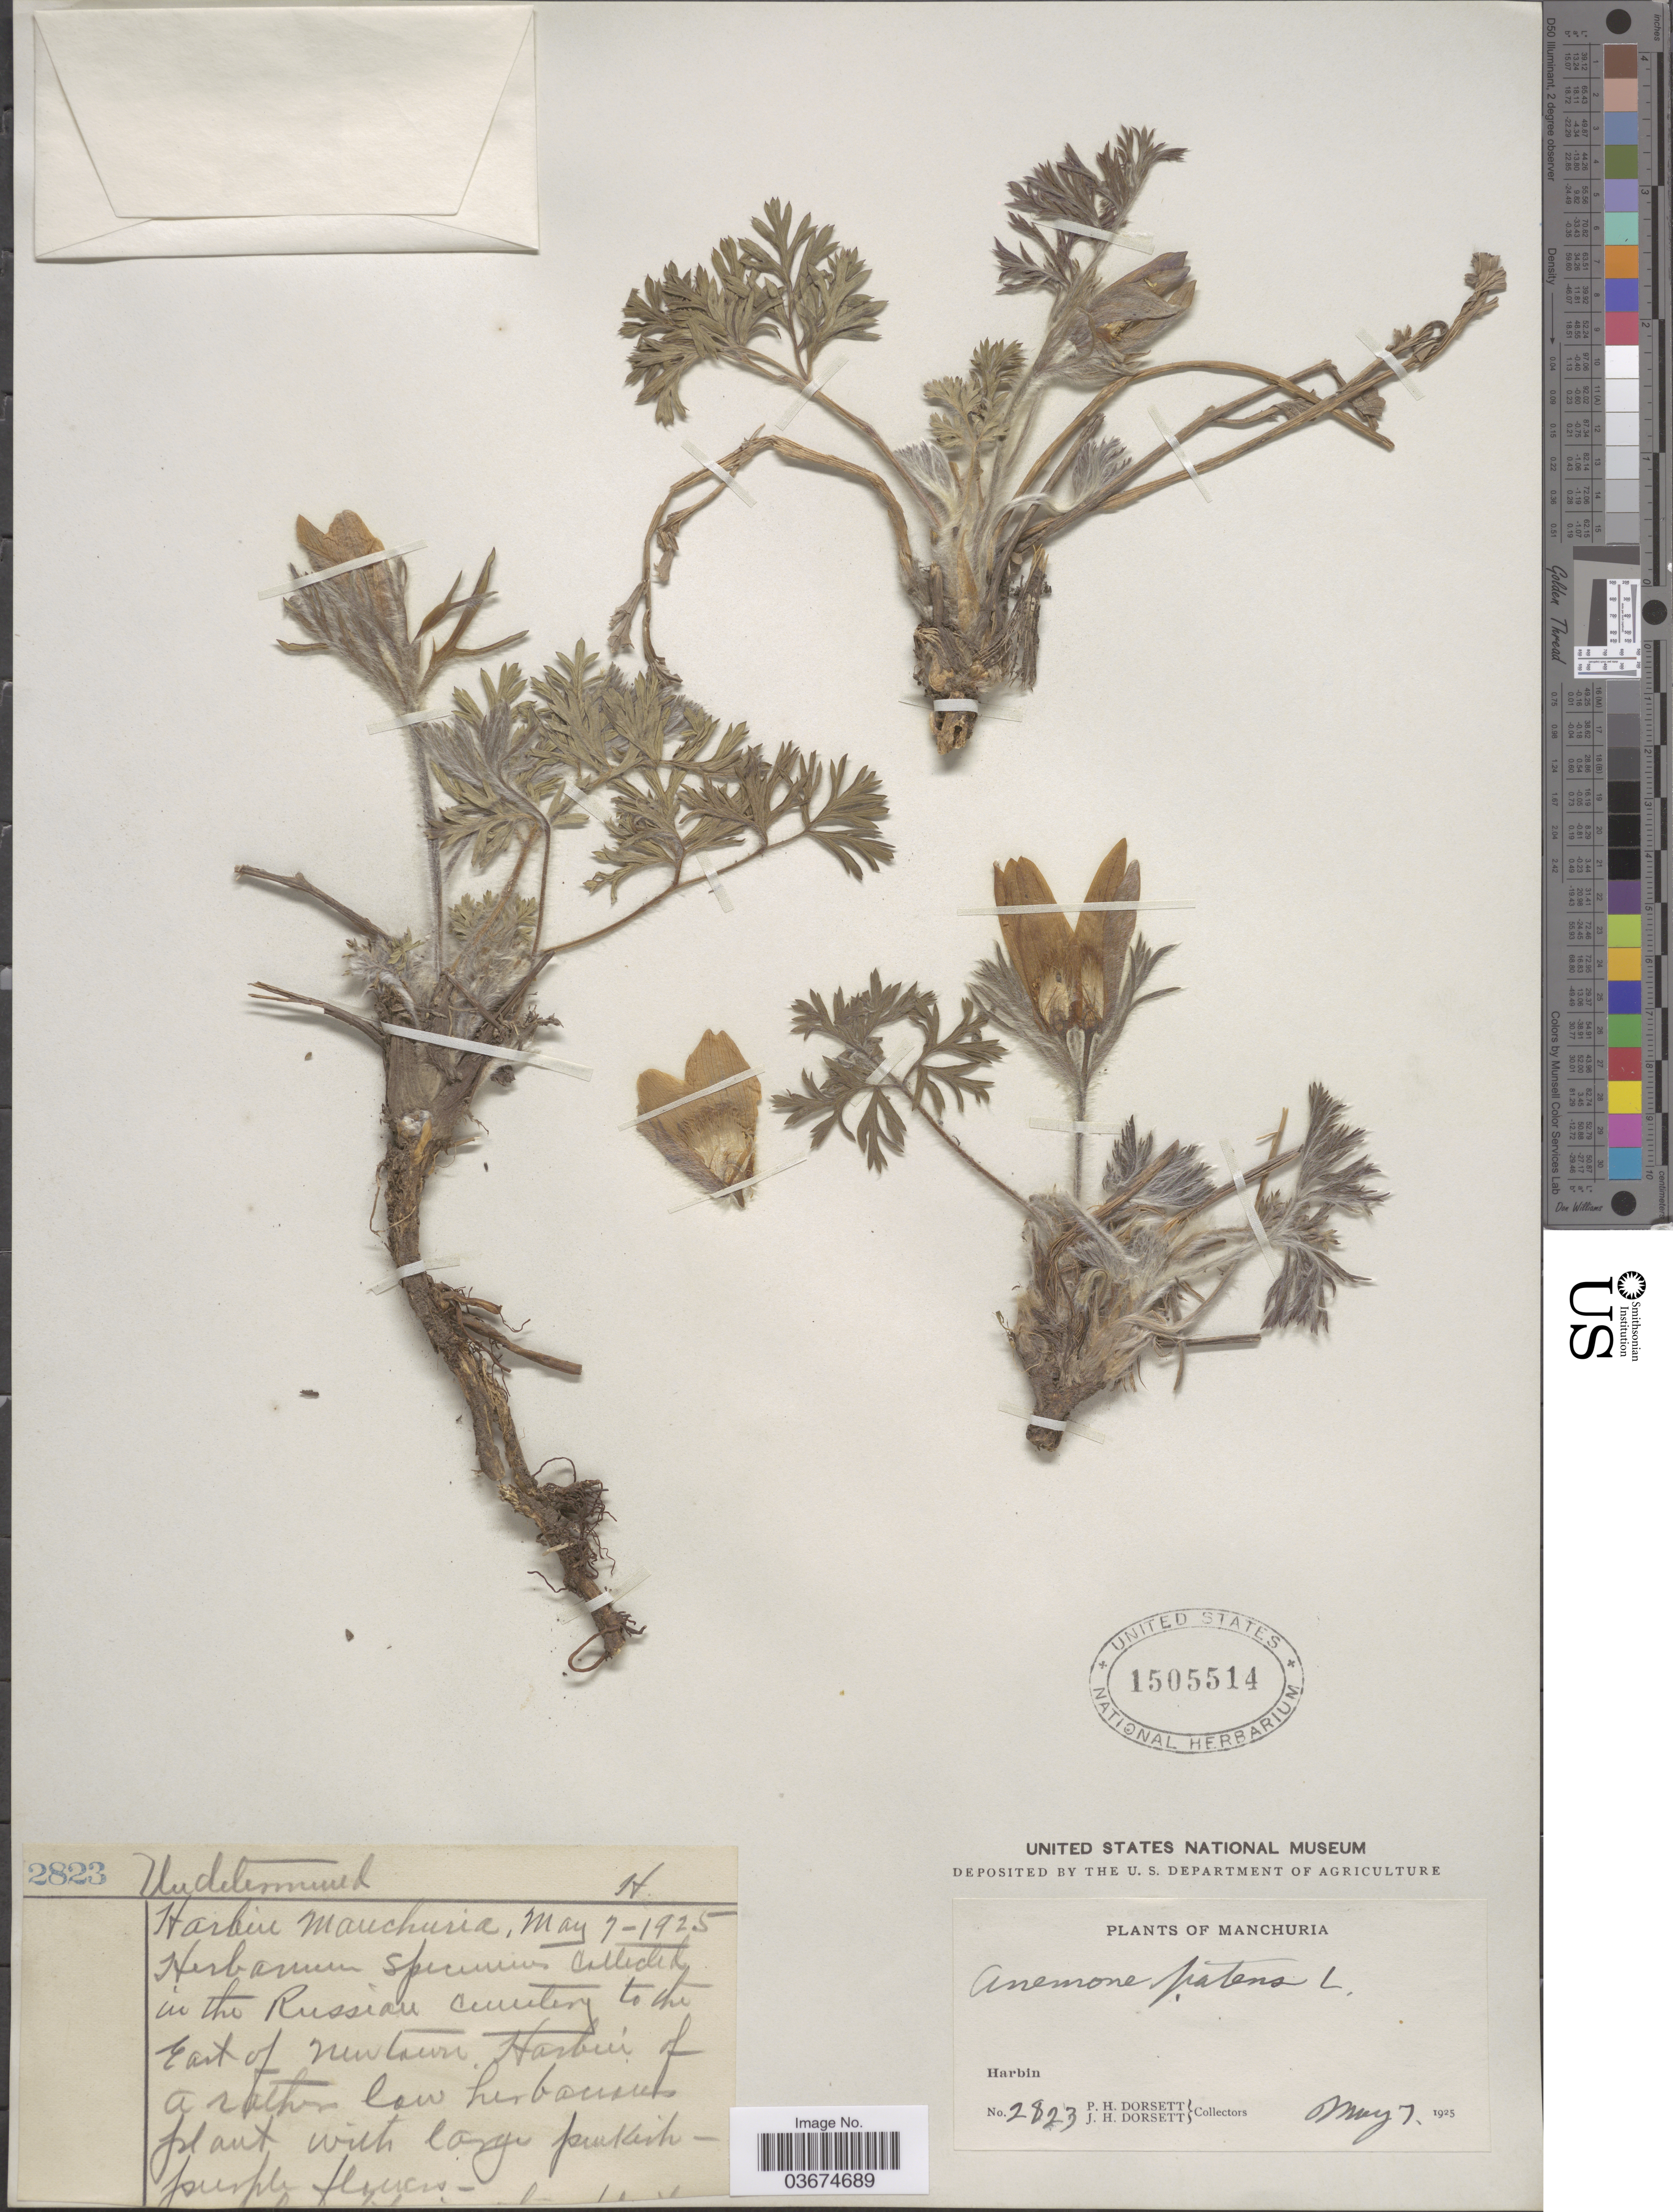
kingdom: Plantae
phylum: Tracheophyta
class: Magnoliopsida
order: Ranunculales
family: Ranunculaceae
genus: Pulsatilla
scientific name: Pulsatilla patens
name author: (L.) Mill.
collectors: P. H. Dorsett & J. Dorsett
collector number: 2823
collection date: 1925-05-07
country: China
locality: In the Russian cemetery to the East of Newtown. Manchuria. Harbin.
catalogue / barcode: US 1505514